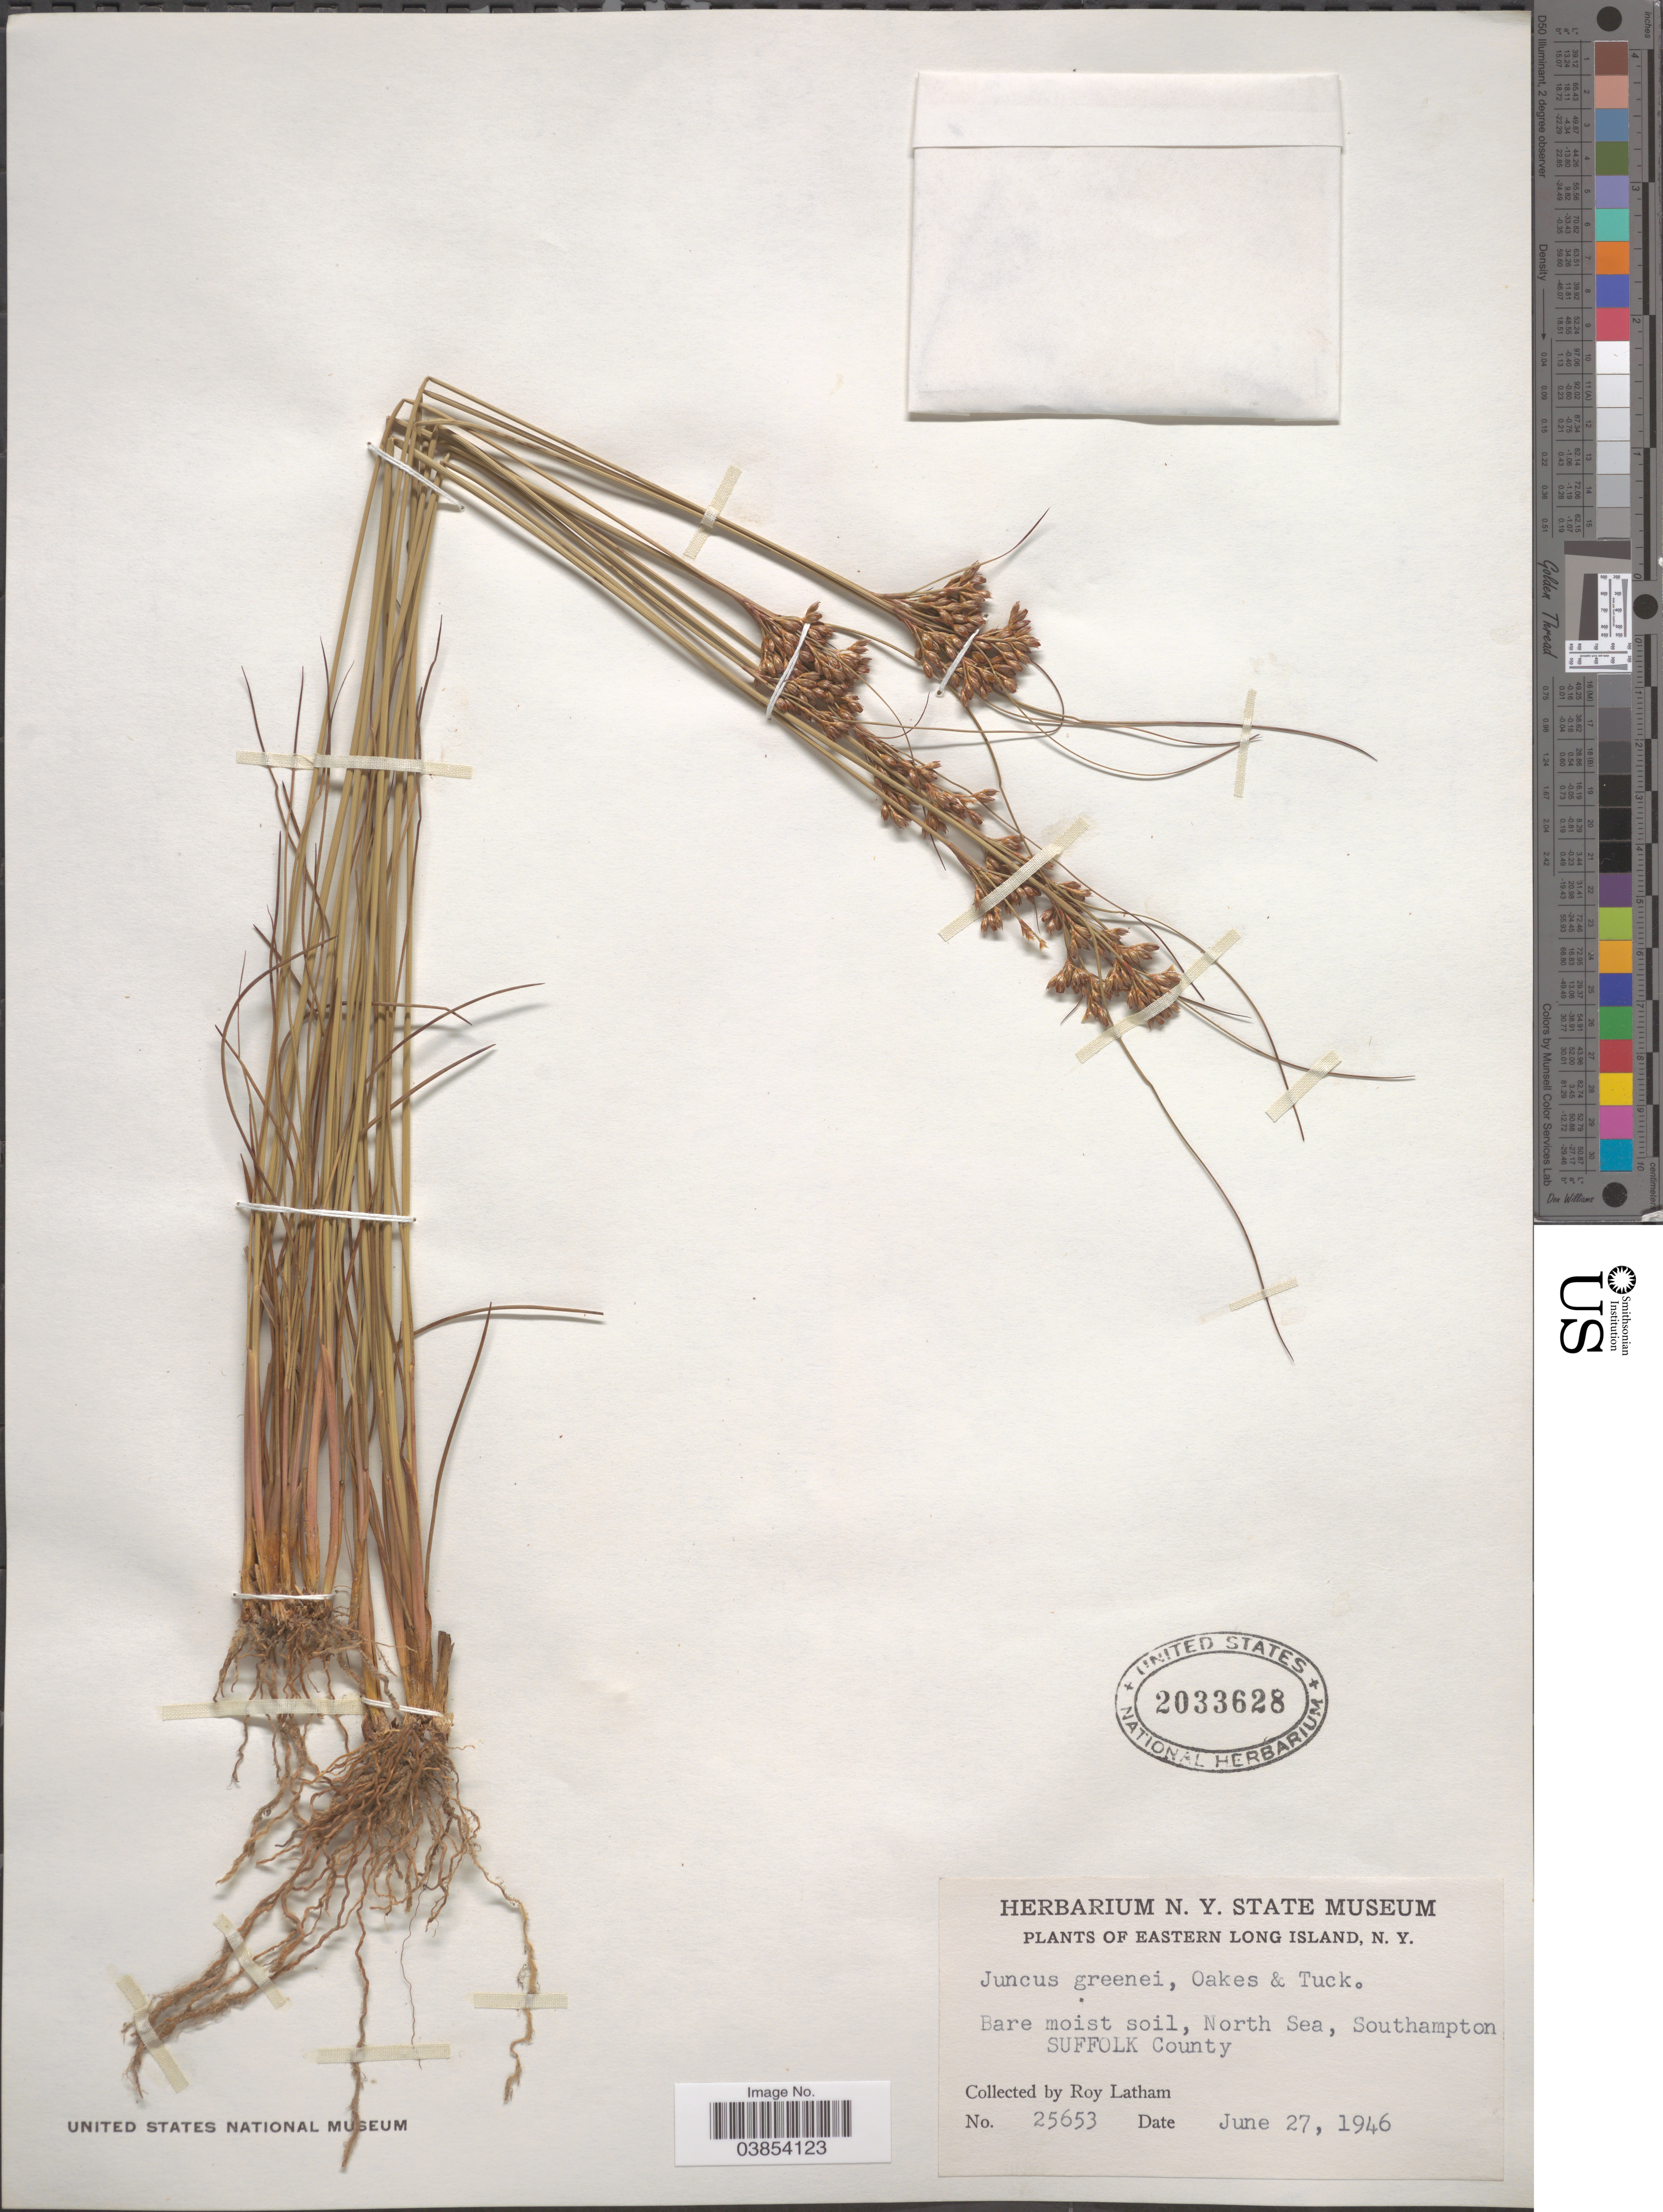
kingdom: Plantae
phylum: Tracheophyta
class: Liliopsida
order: Poales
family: Juncaceae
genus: Juncus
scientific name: Juncus greenei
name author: Oakes & Tuck.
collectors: R. Latham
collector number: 25653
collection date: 1946-06-27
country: United States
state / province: New York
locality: Eastern Long Island. North Sea, Southampton Suffolk County.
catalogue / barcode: US 2033628